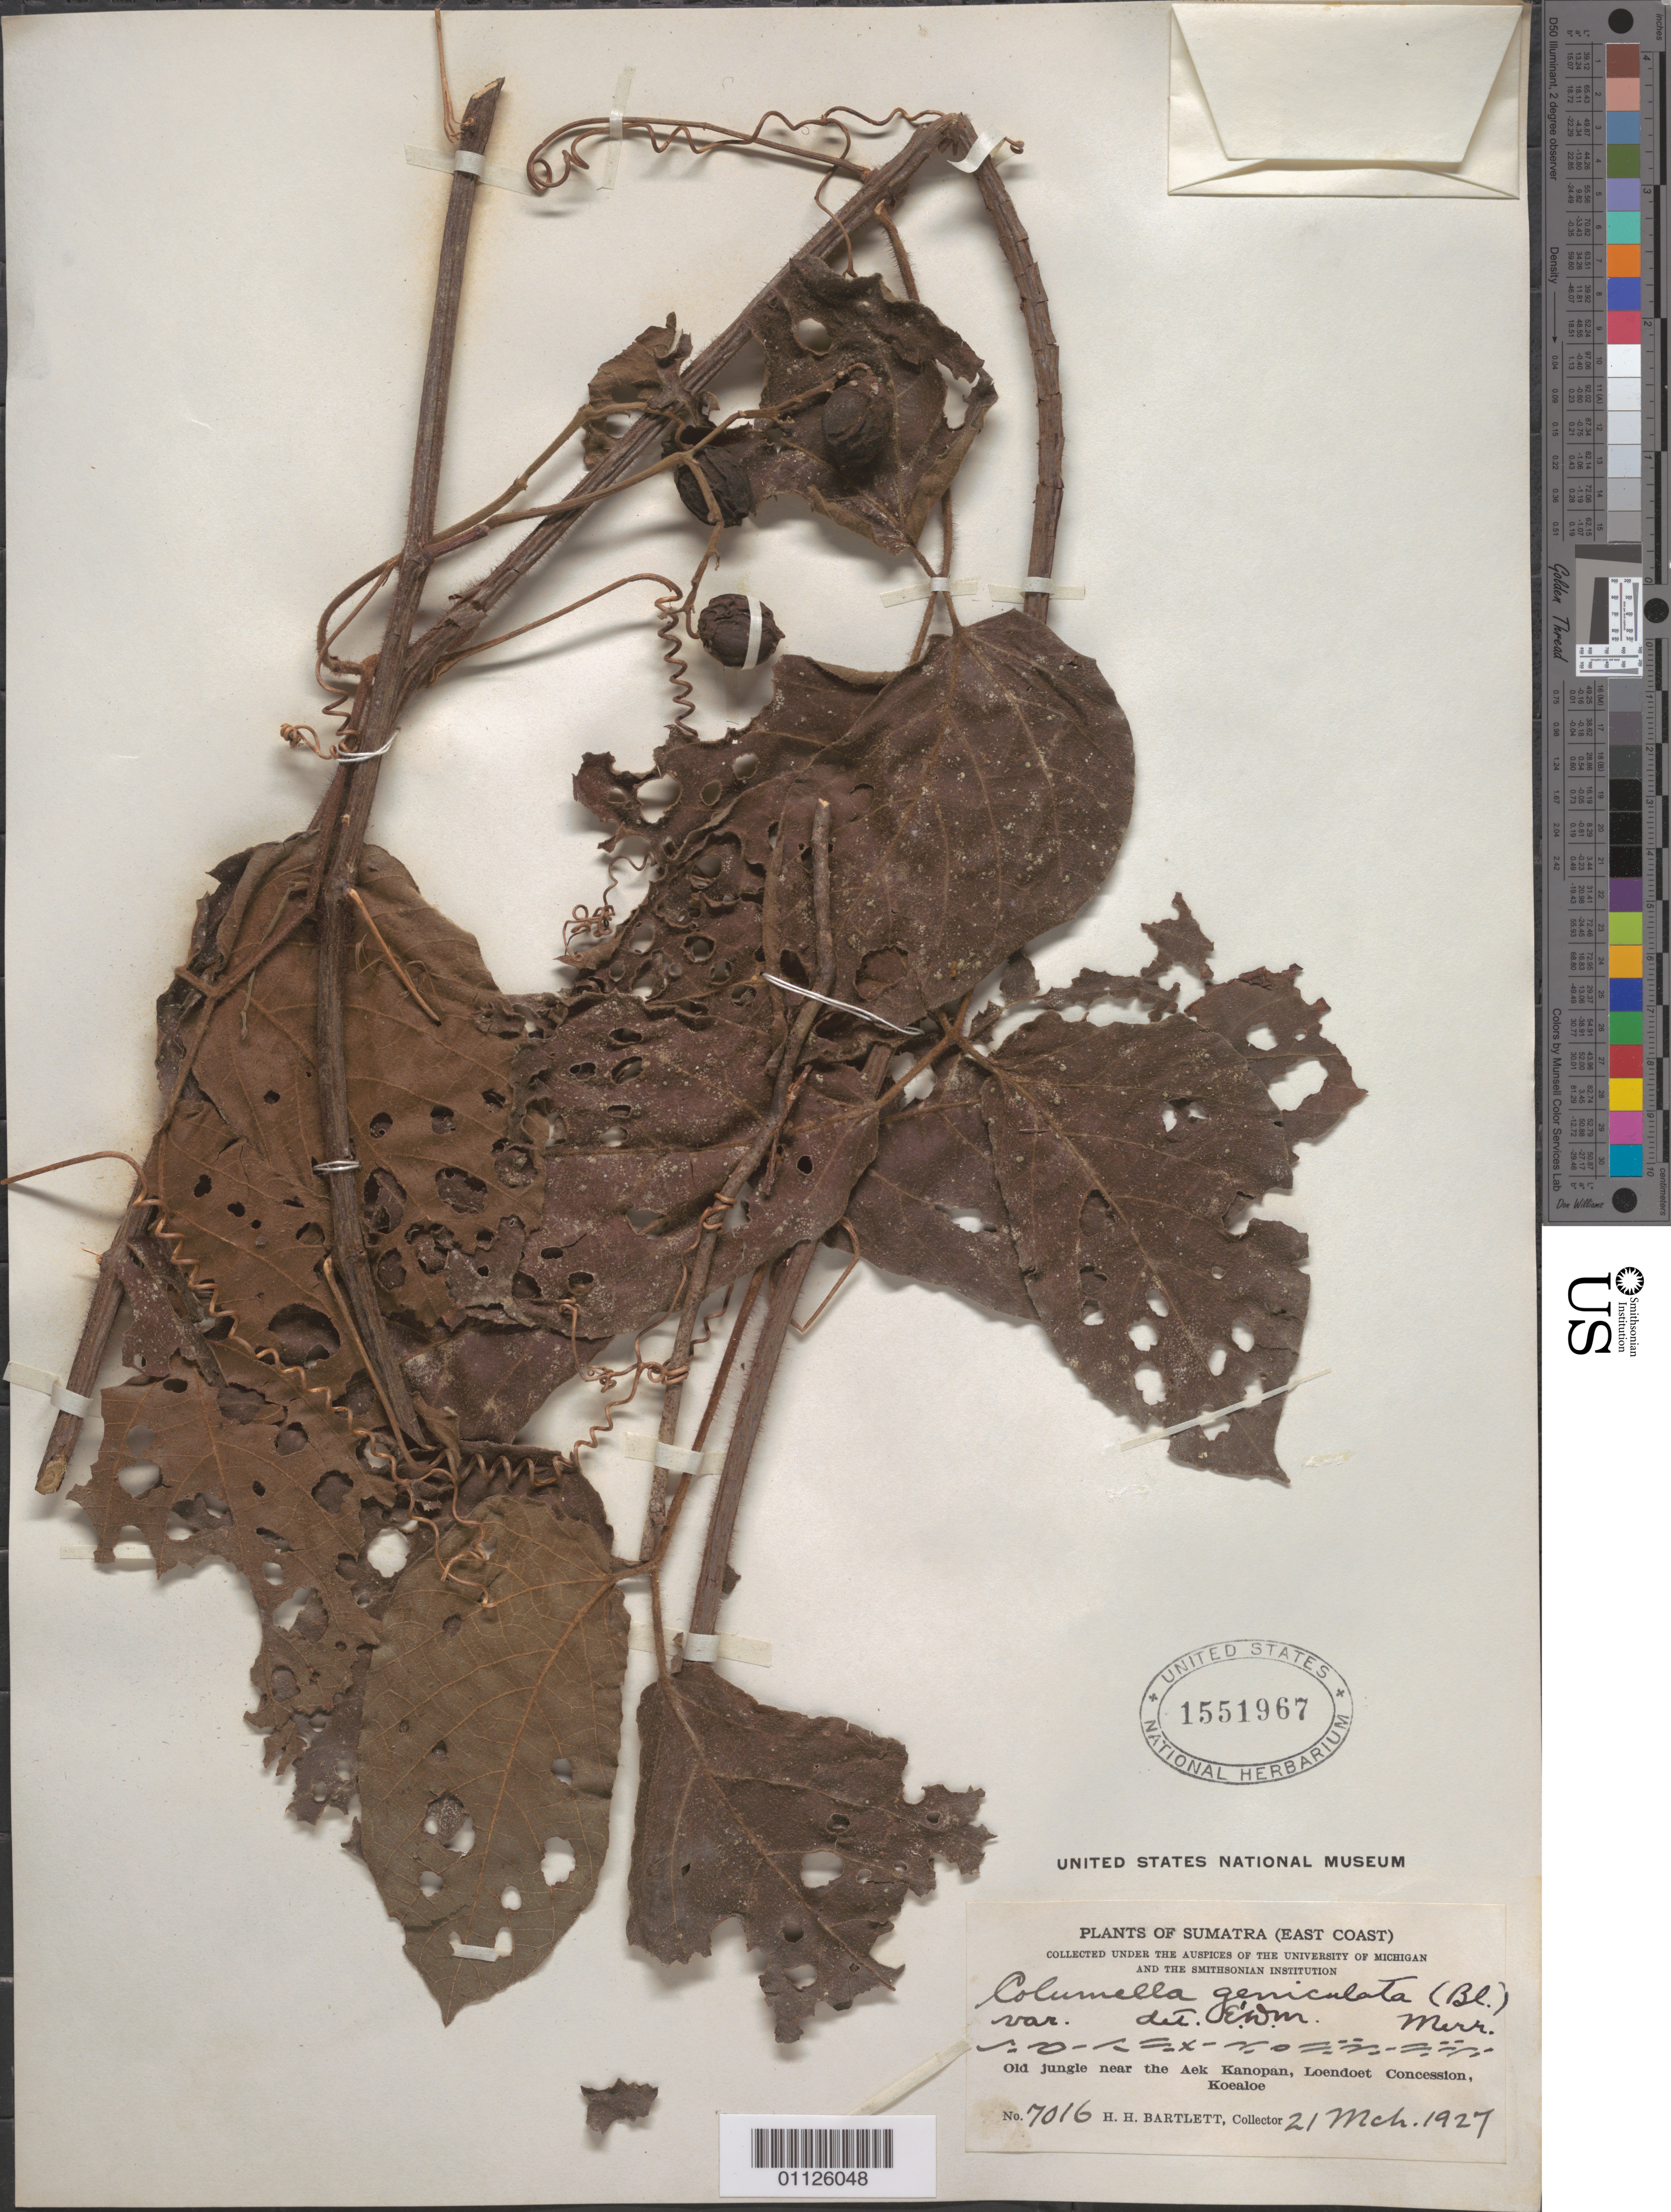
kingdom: Plantae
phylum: Tracheophyta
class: Magnoliopsida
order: Vitales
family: Vitaceae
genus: Cissus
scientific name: Cissus geniculata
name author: Blume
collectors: H. H. Bartlett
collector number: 7016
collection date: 1927-03-21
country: Indonesia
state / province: Sumatra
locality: E Coast. Near the Aek Kanopan, Loendoet Concession, Koealoe.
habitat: Old jungle.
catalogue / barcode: US 1551967